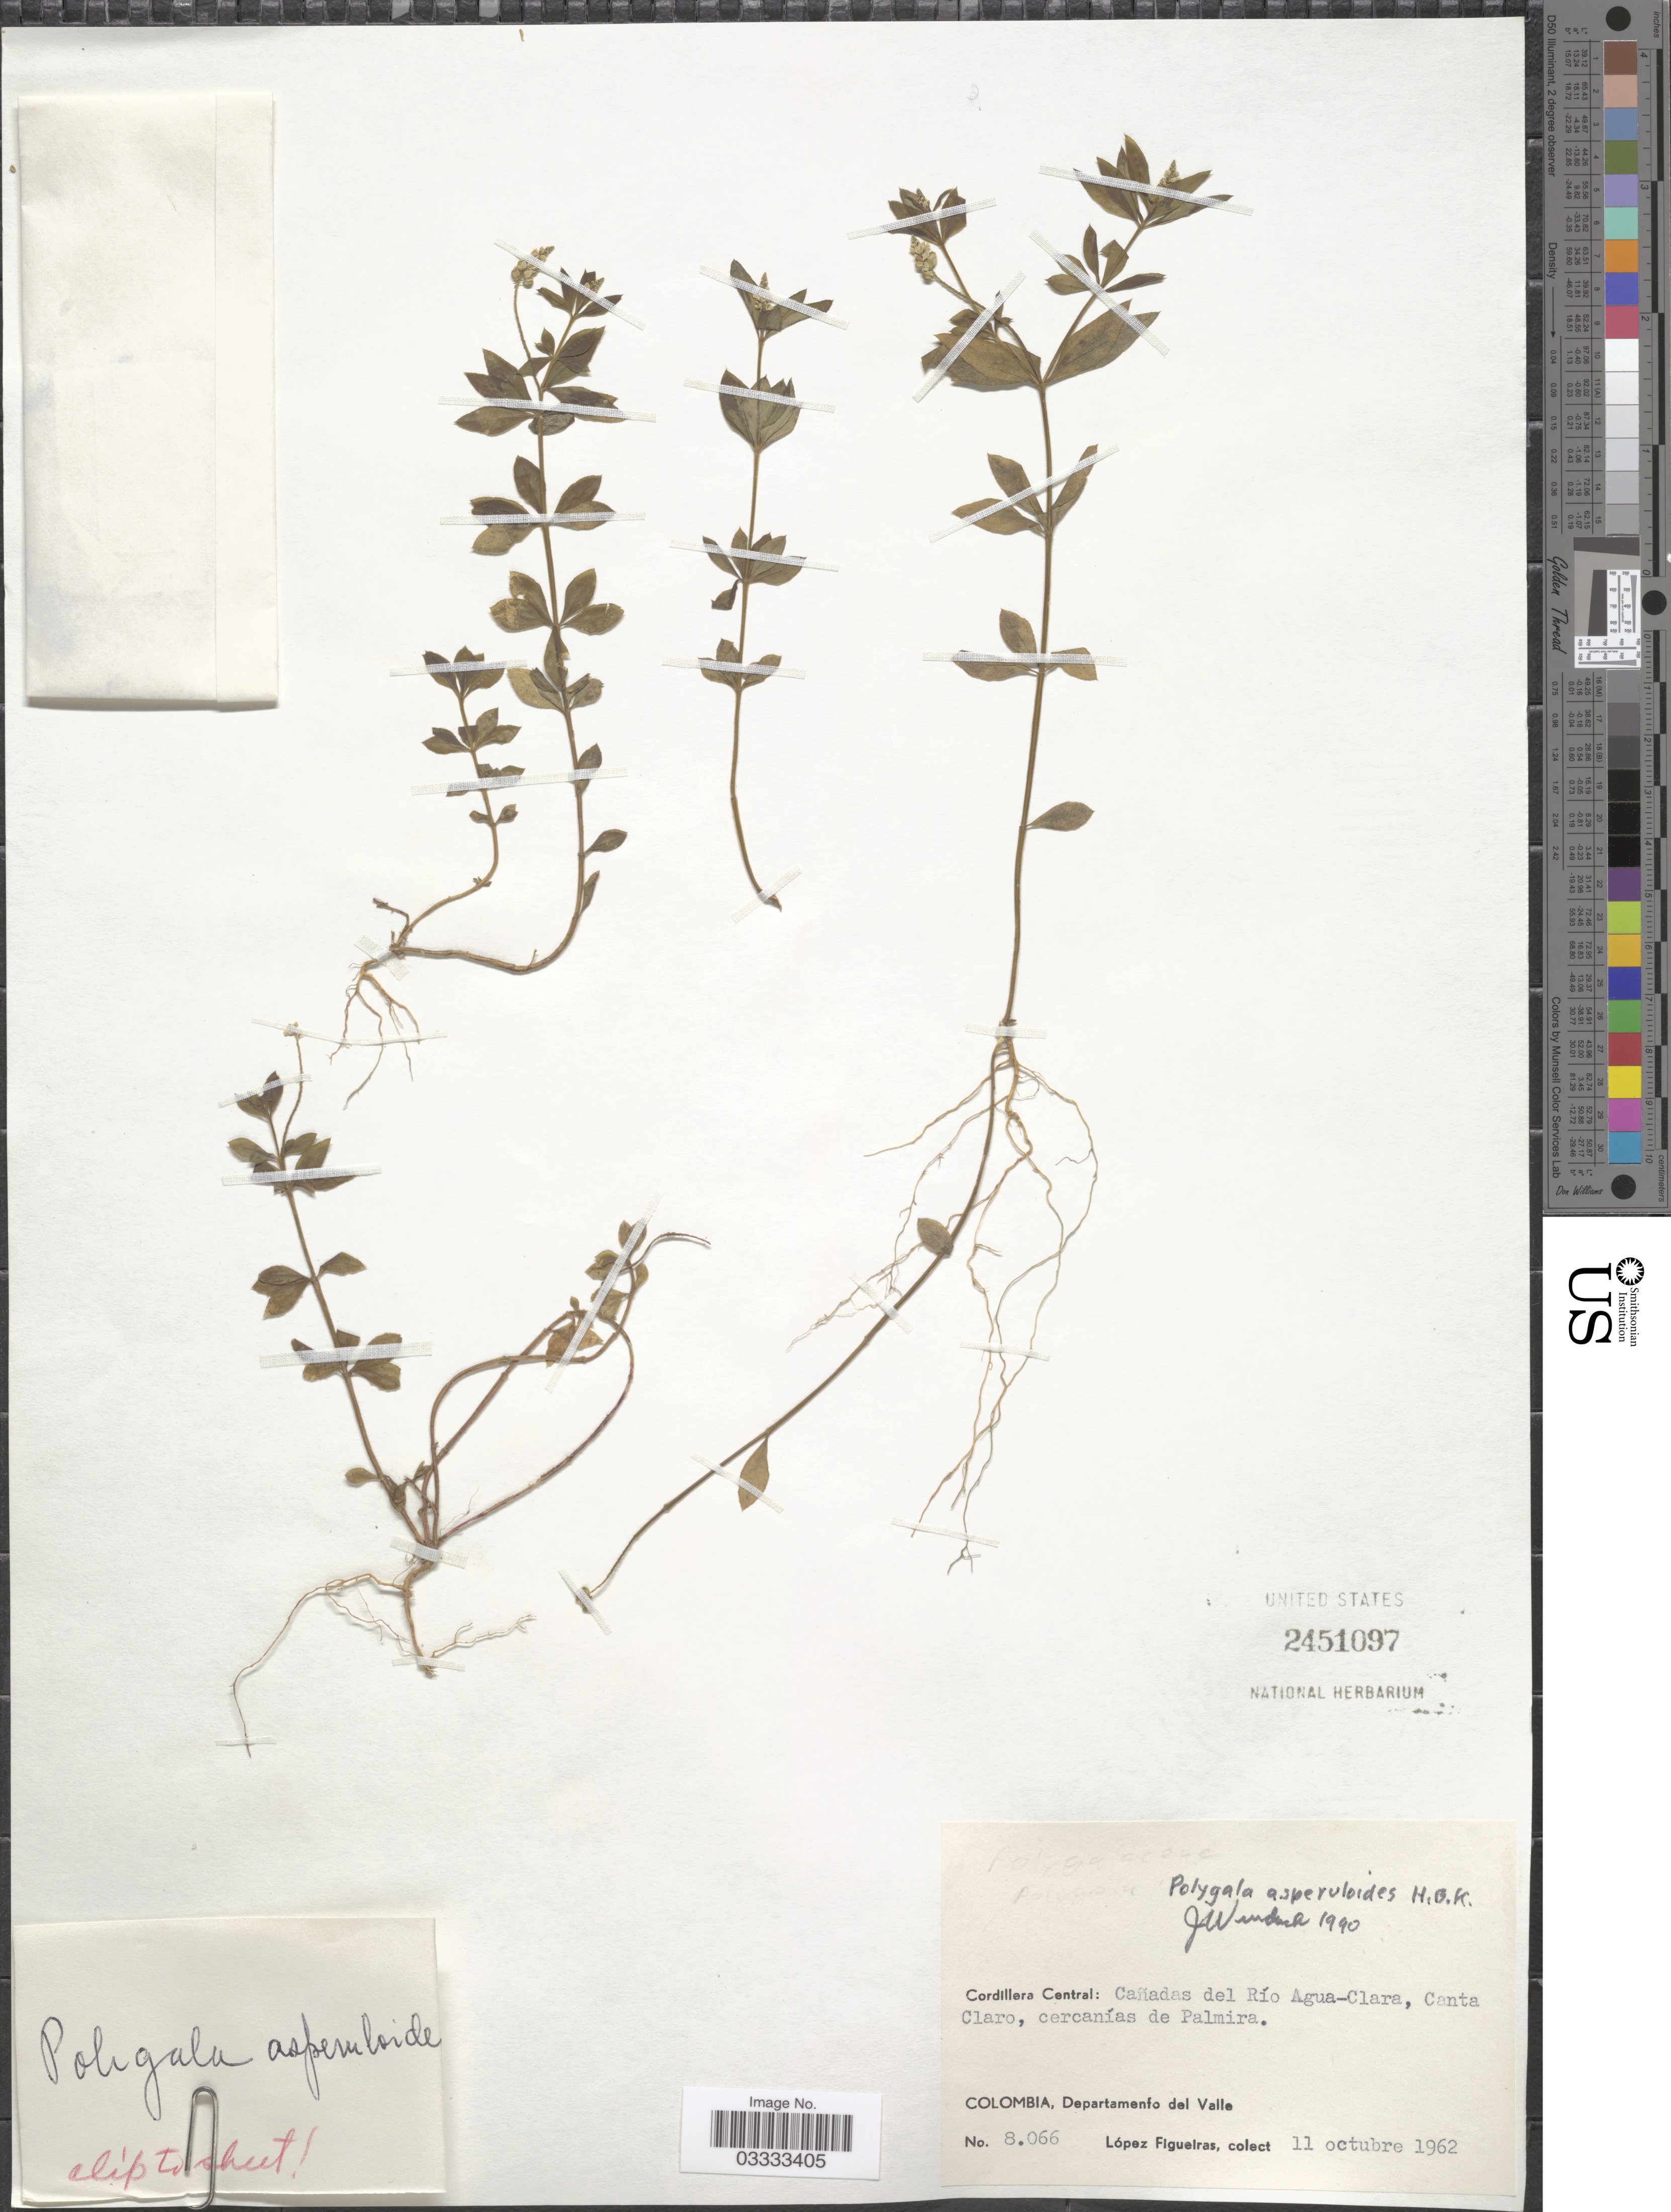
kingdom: Plantae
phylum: Tracheophyta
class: Magnoliopsida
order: Fabales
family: Polygalaceae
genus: Polygala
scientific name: Polygala asperuloides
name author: Kunth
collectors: M. López Figueiras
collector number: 8066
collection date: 1962-10-11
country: Colombia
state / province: Valle del Cauca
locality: Cordillera Central: Cañadas del Río Agua-Clara, Canta Claro, cercanías de Palmira. Departamento del Valle.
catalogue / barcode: US 2451097